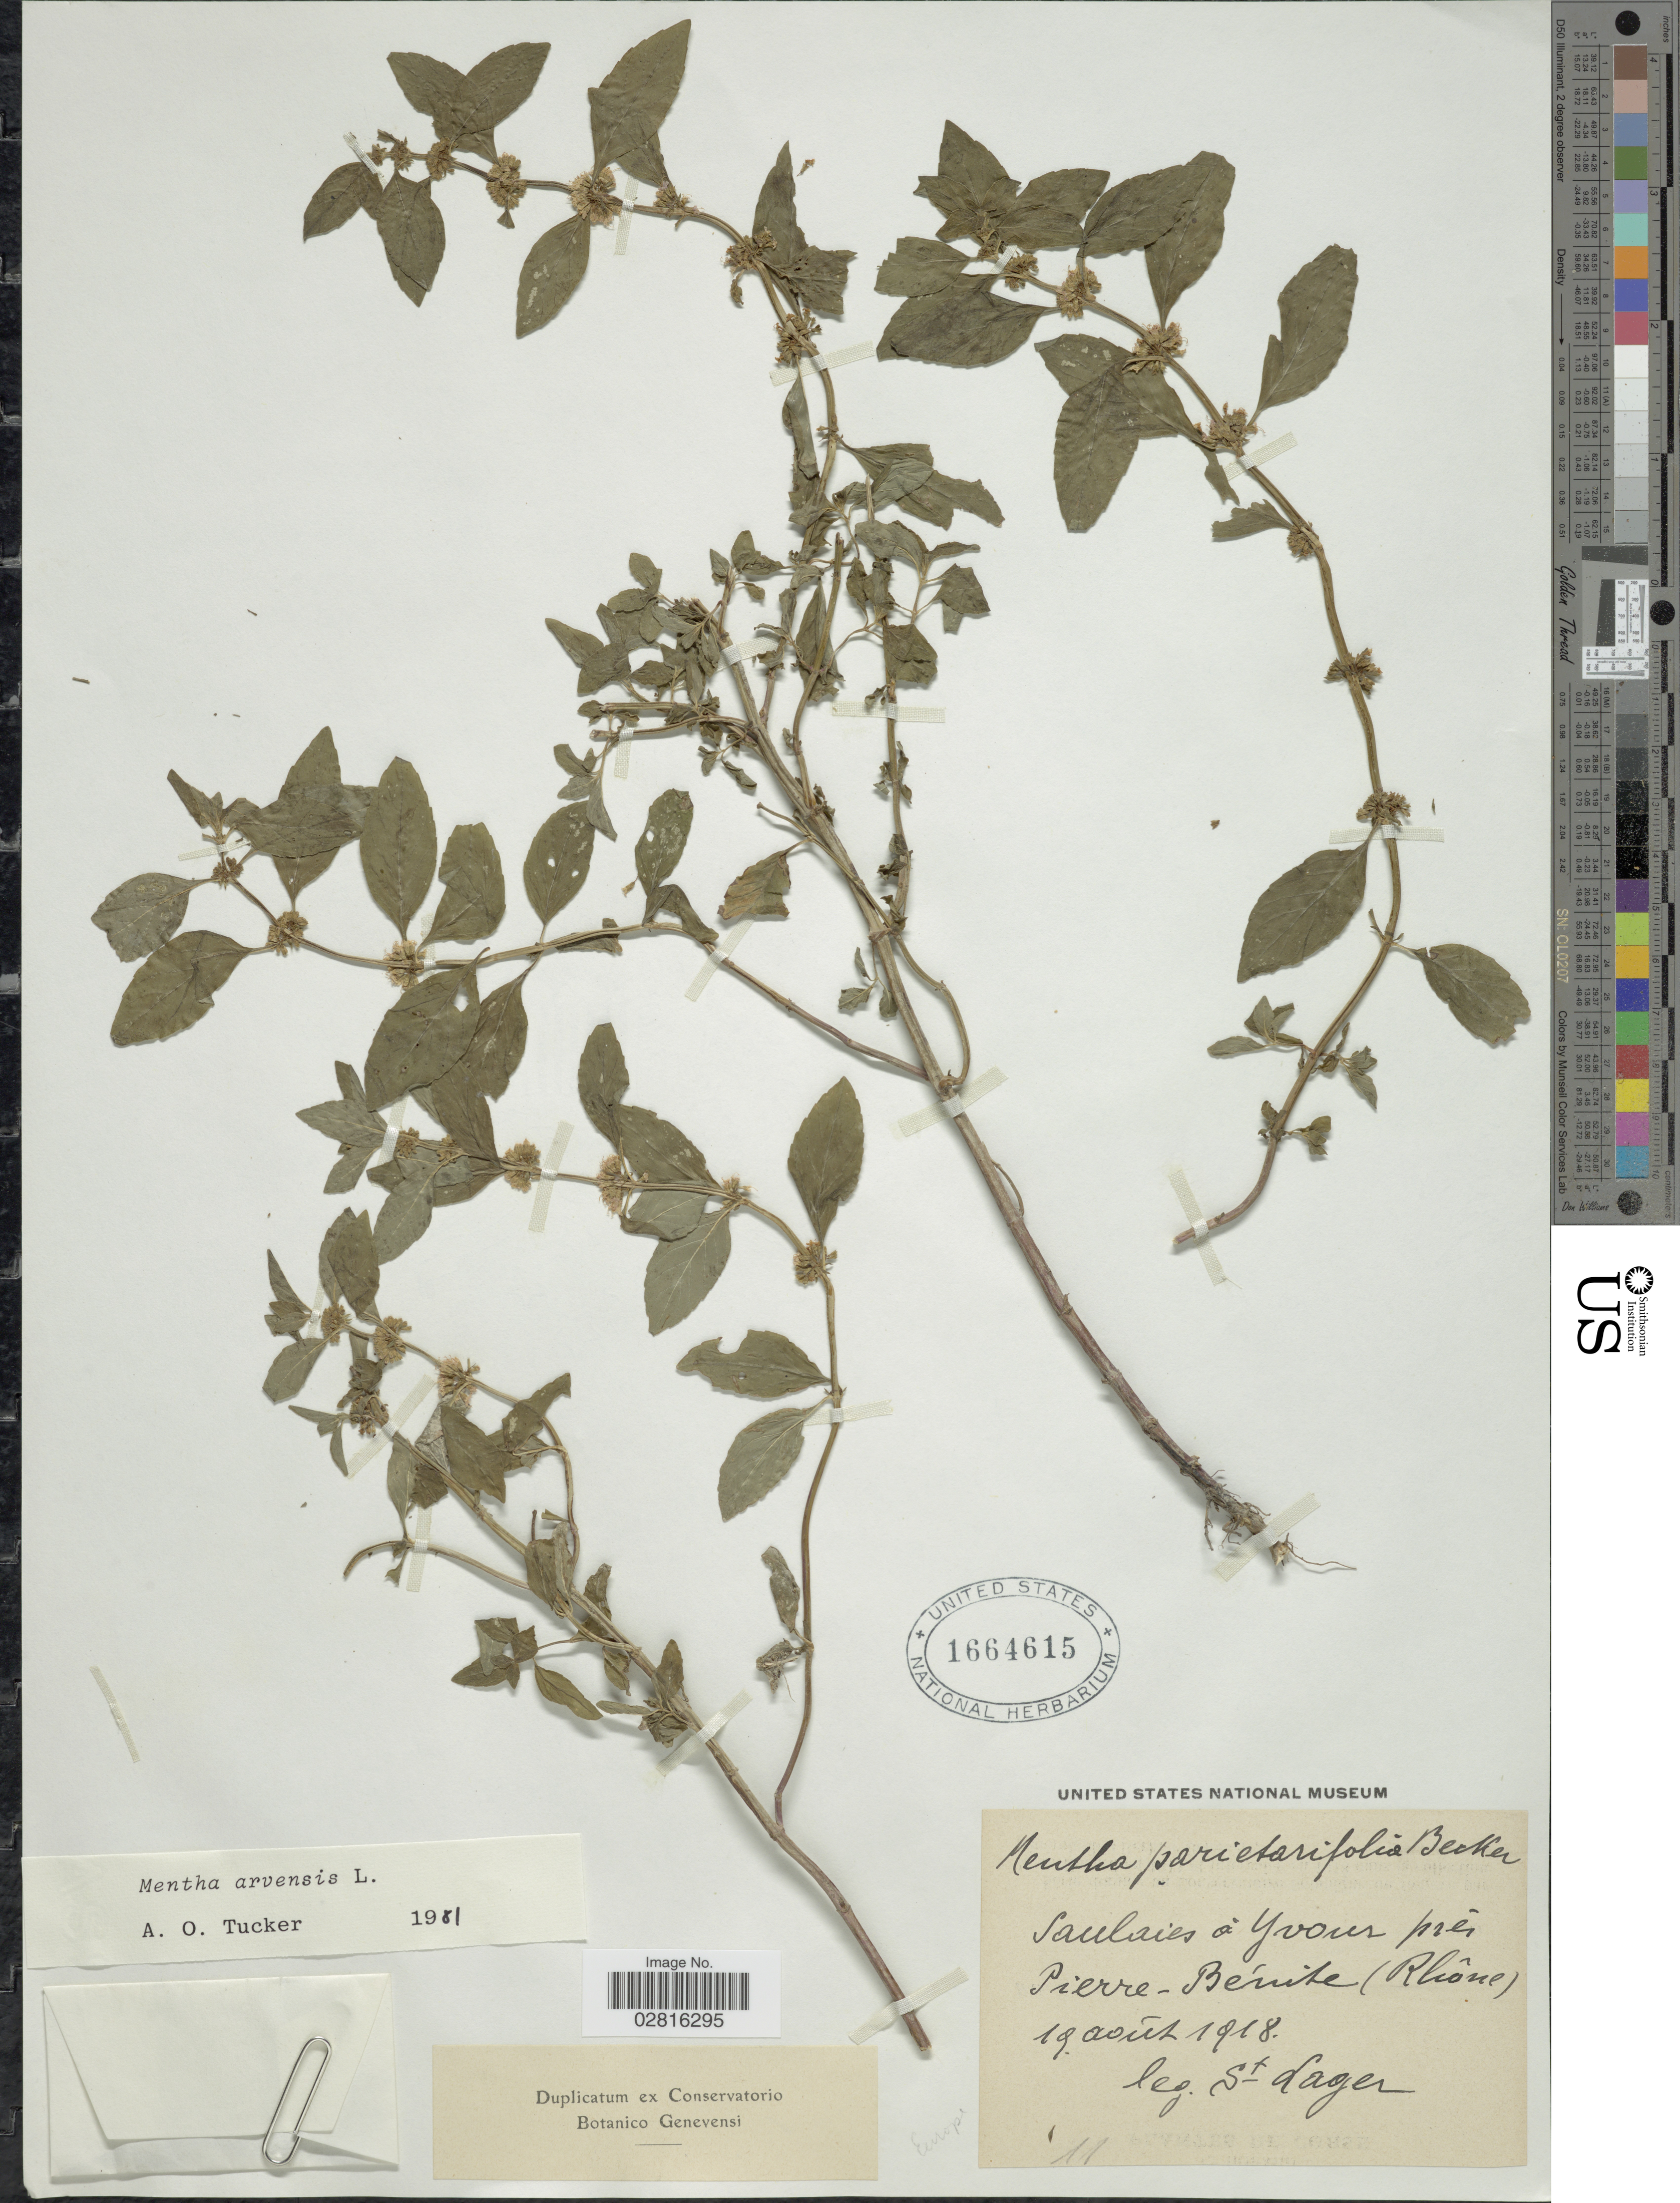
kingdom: Plantae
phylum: Tracheophyta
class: Magnoliopsida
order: Lamiales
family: Lamiaceae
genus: Mentha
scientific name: Mentha arvensis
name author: L.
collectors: -. St. Lager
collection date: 1918-08-19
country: France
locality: Saulaies á Yvour près Pierre-Benite (Rhône).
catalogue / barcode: US 1664615